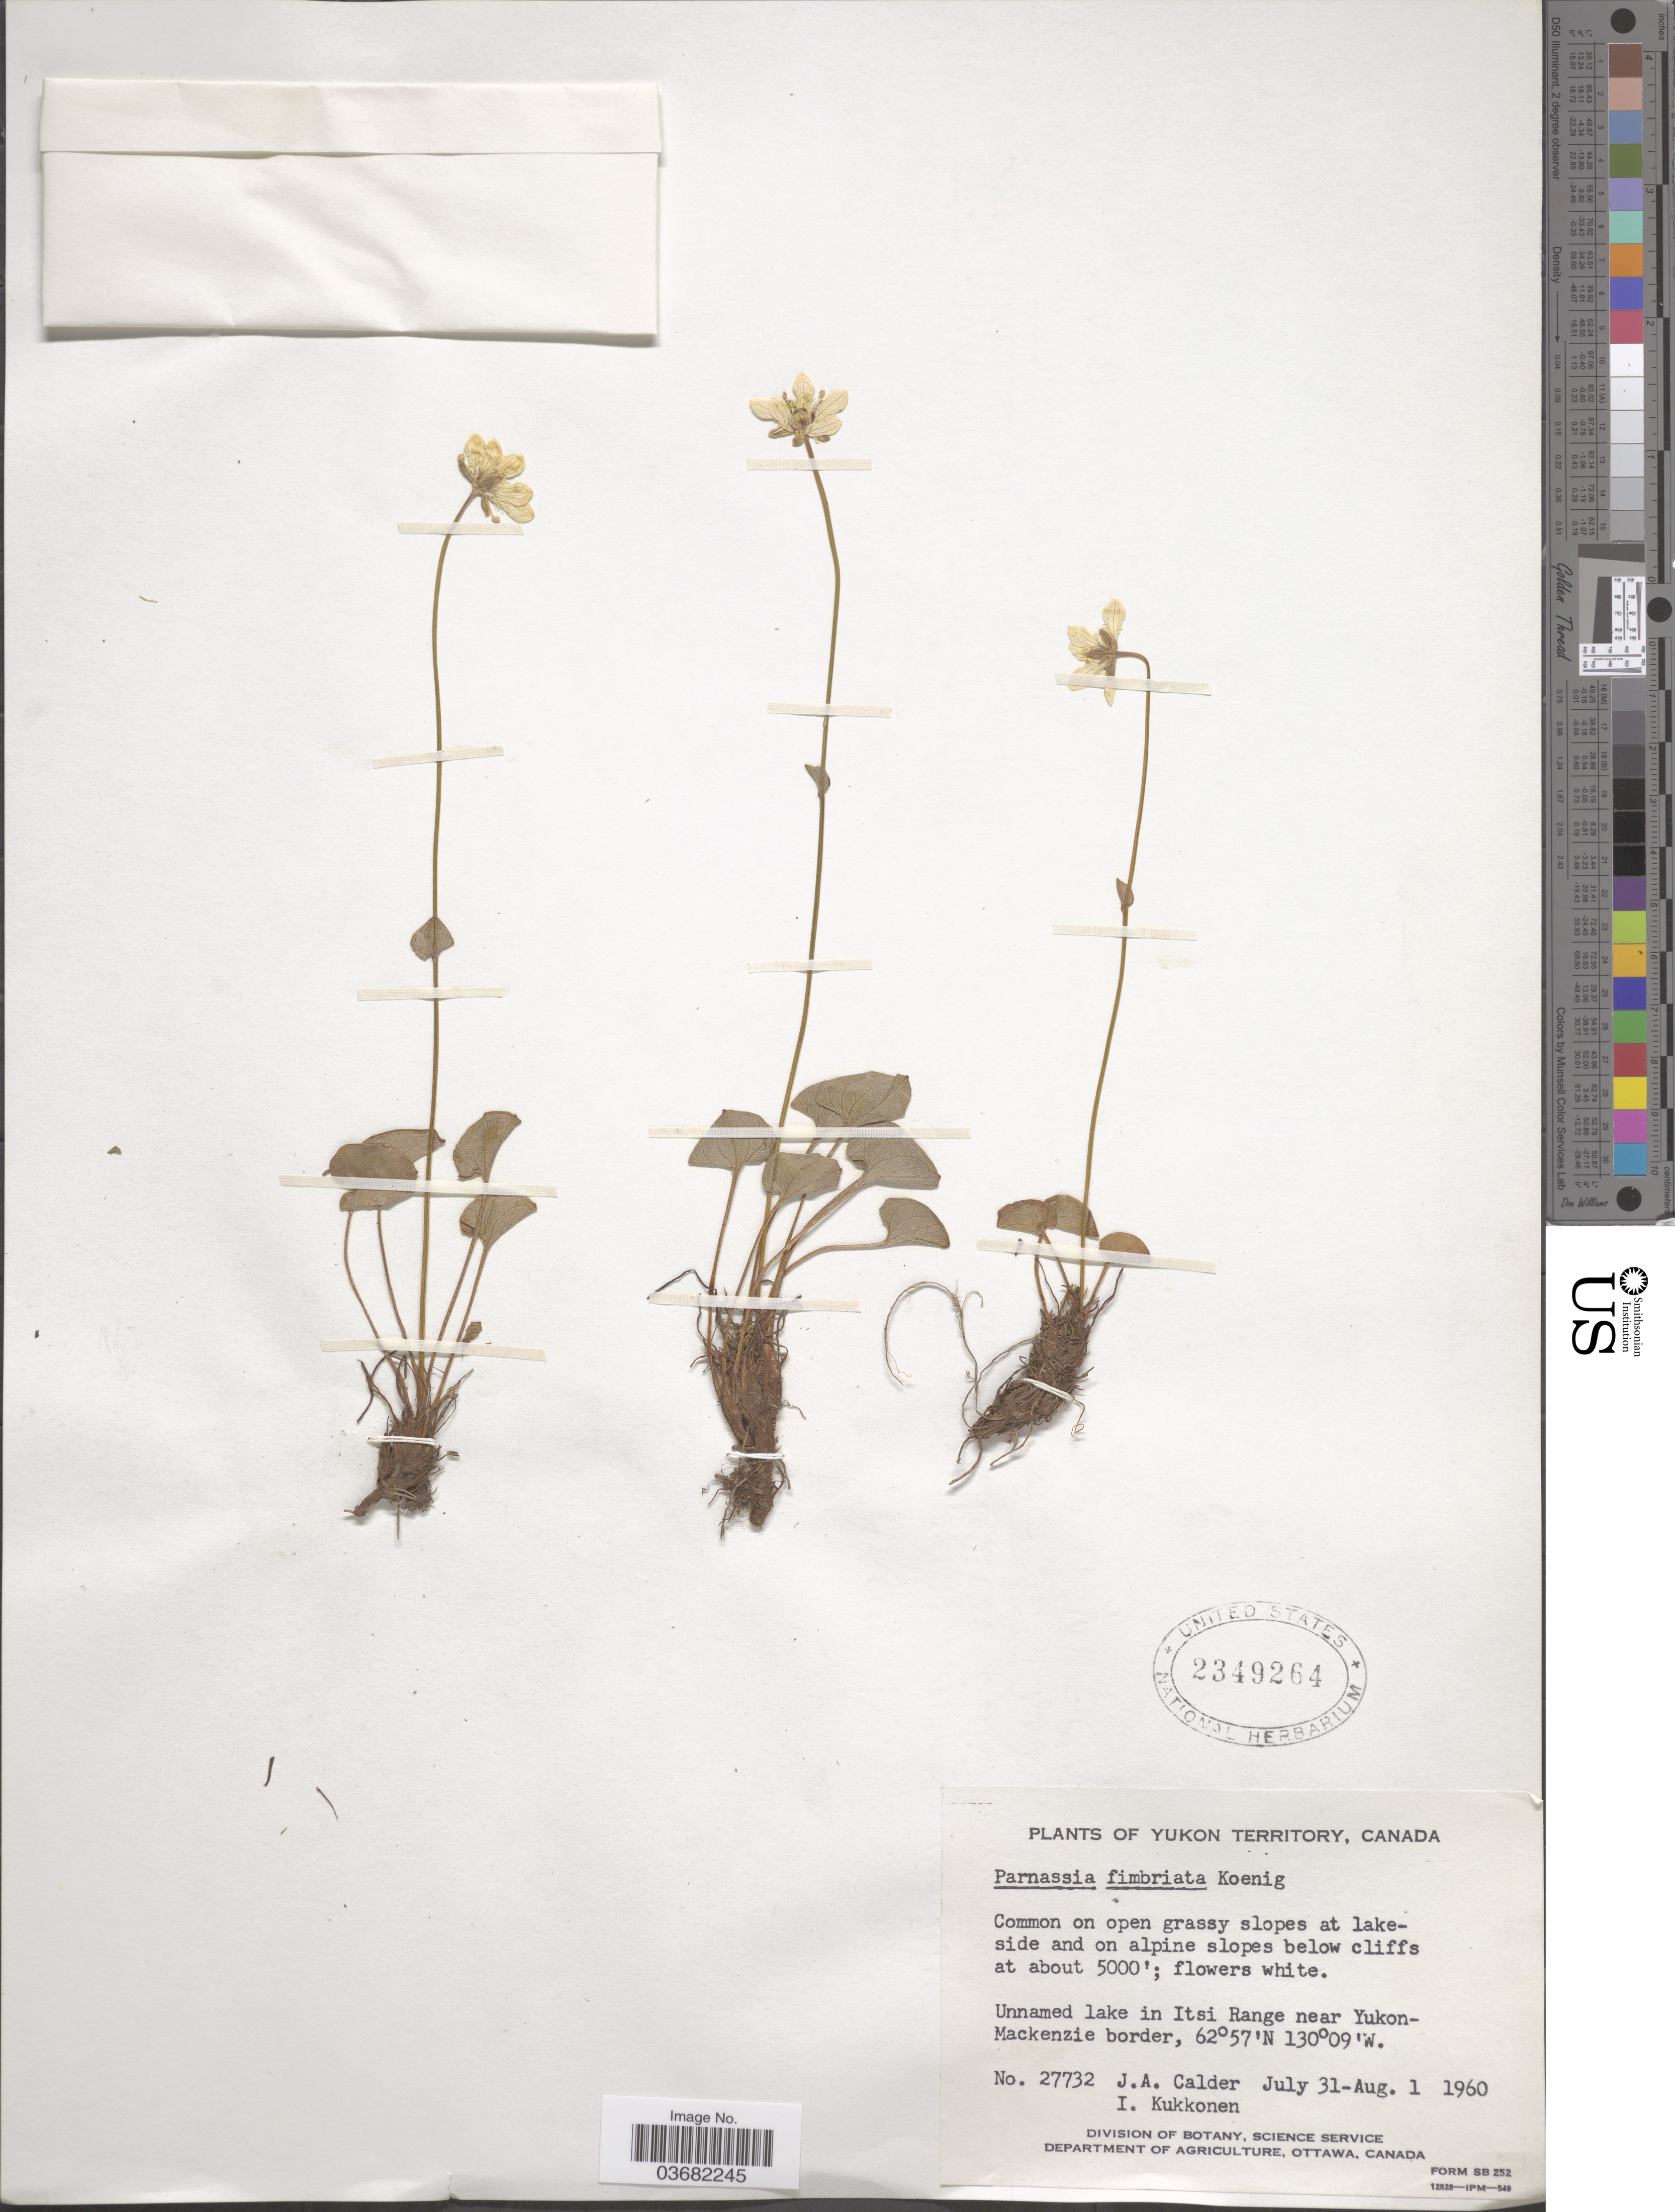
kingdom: Plantae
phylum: Tracheophyta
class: Magnoliopsida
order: Celastrales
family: Parnassiaceae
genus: Parnassia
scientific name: Parnassia fimbriata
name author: K.D. Koenig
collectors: J. A. Calder & I. Kukkonen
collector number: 27732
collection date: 1960-07-31/1960-08-01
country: Canada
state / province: Yukon Territory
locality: Unnamed lake in Itsi Range near Yukon-Mackenzie border.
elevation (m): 1524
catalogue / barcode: US 2349264